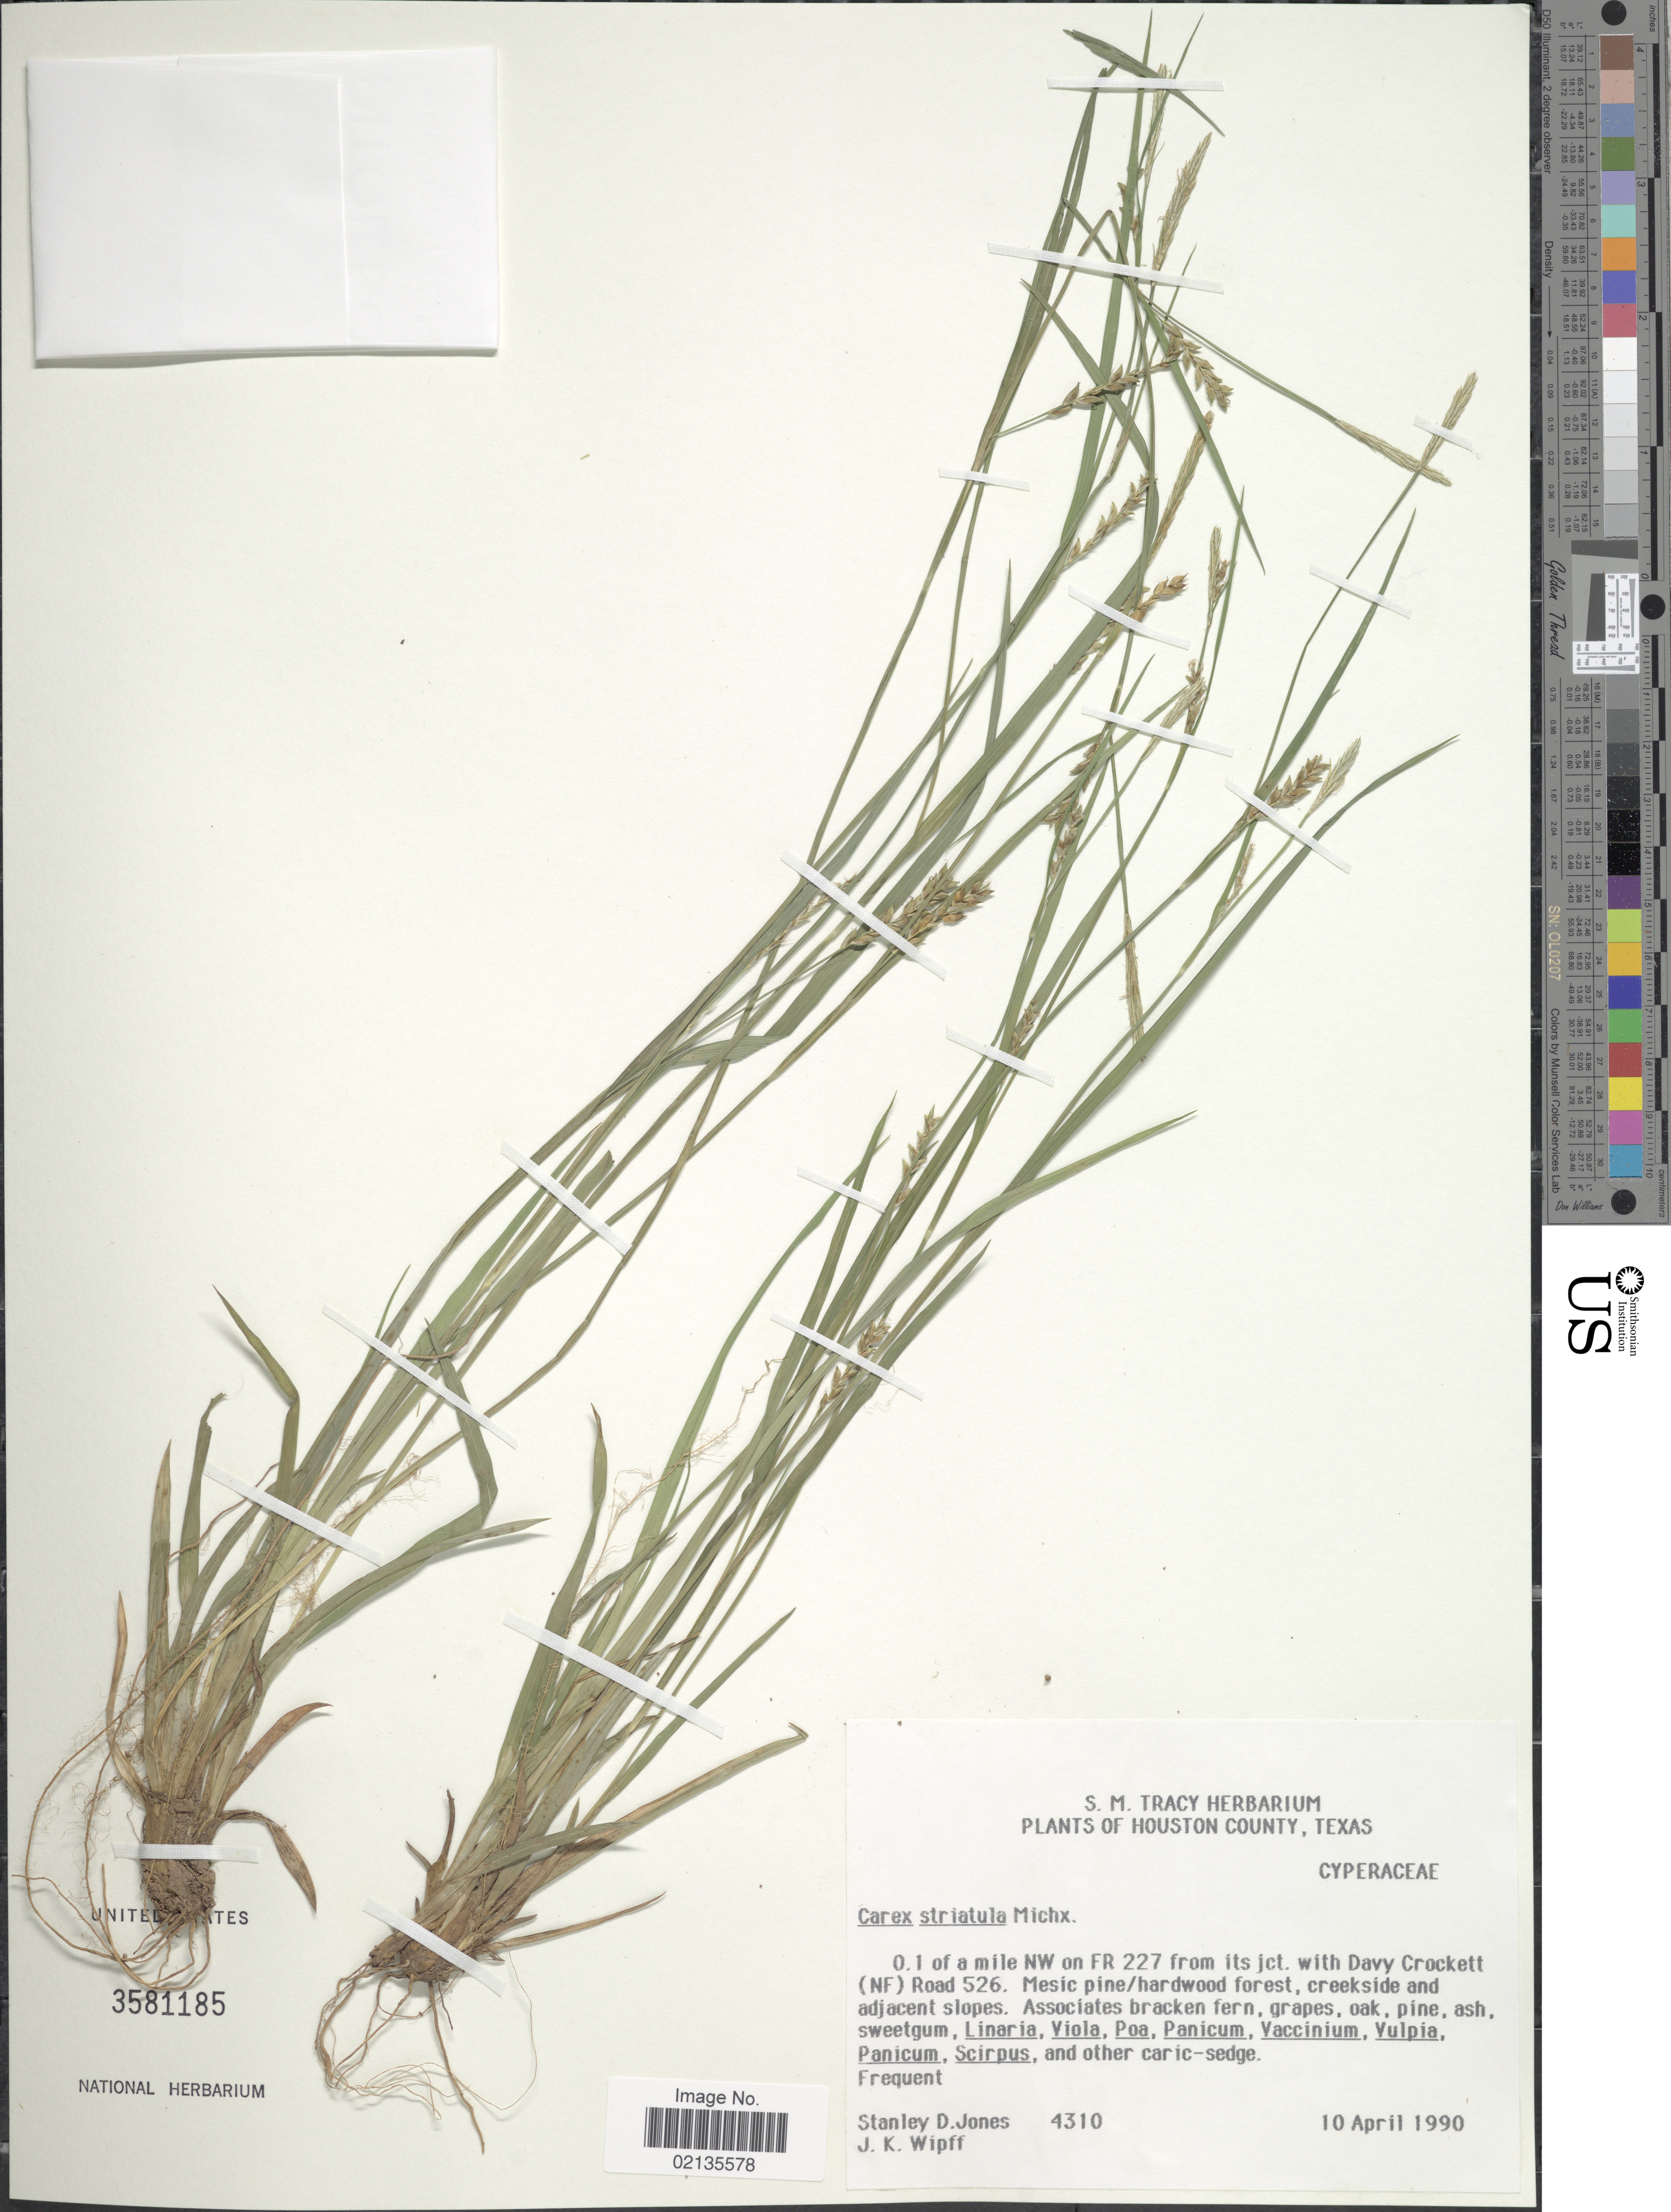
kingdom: Plantae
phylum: Tracheophyta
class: Liliopsida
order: Poales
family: Cyperaceae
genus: Carex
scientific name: Carex striatula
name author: Michx.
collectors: S. D. Jones & J. K. Wipff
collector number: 4310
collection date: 1990-04-10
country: United States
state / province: Texas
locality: Houston County, 0.1 of a mile NW on FR 227 from its jct. with Davy Crockett (NF) Road 526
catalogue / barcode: US 3581185